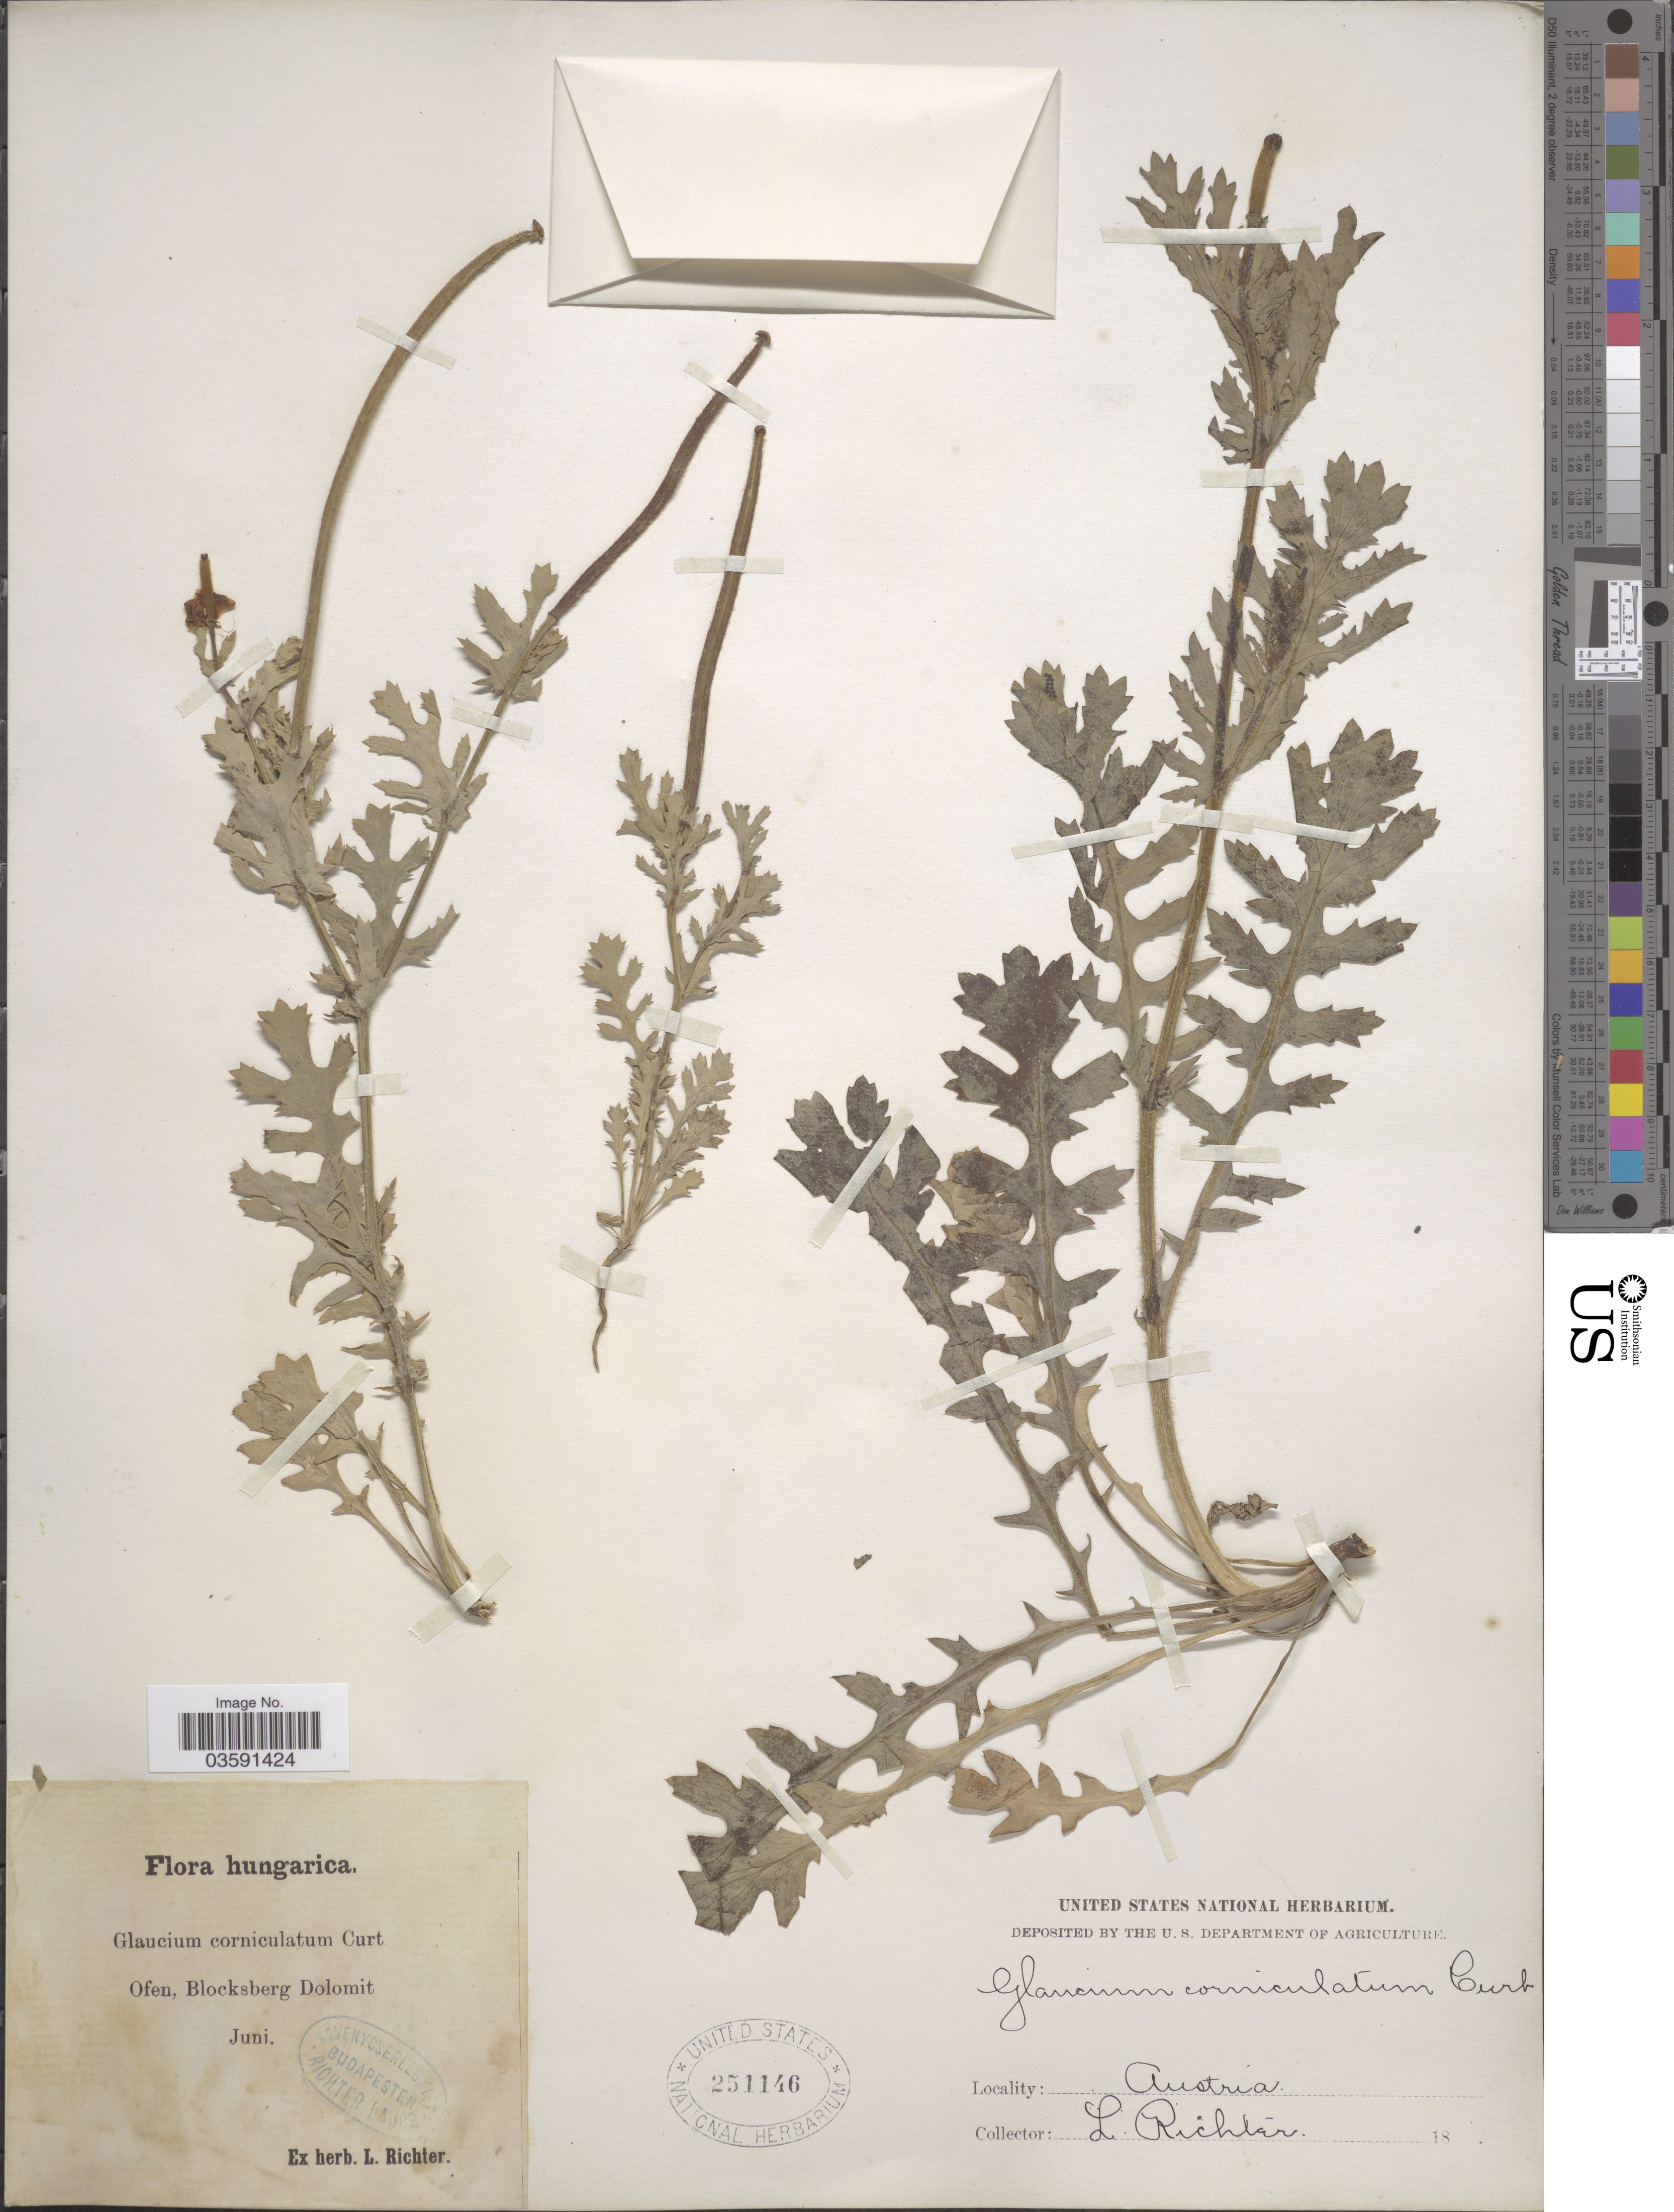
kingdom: Plantae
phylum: Tracheophyta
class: Magnoliopsida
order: Ranunculales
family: Papaveraceae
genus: Glaucium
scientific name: Glaucium corniculatum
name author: Curt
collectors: L. Richter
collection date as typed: Juni 18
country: Austria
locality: Hungarica [unsure placement] Ofen, Blocksberg Dolomit.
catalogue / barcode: US 251146